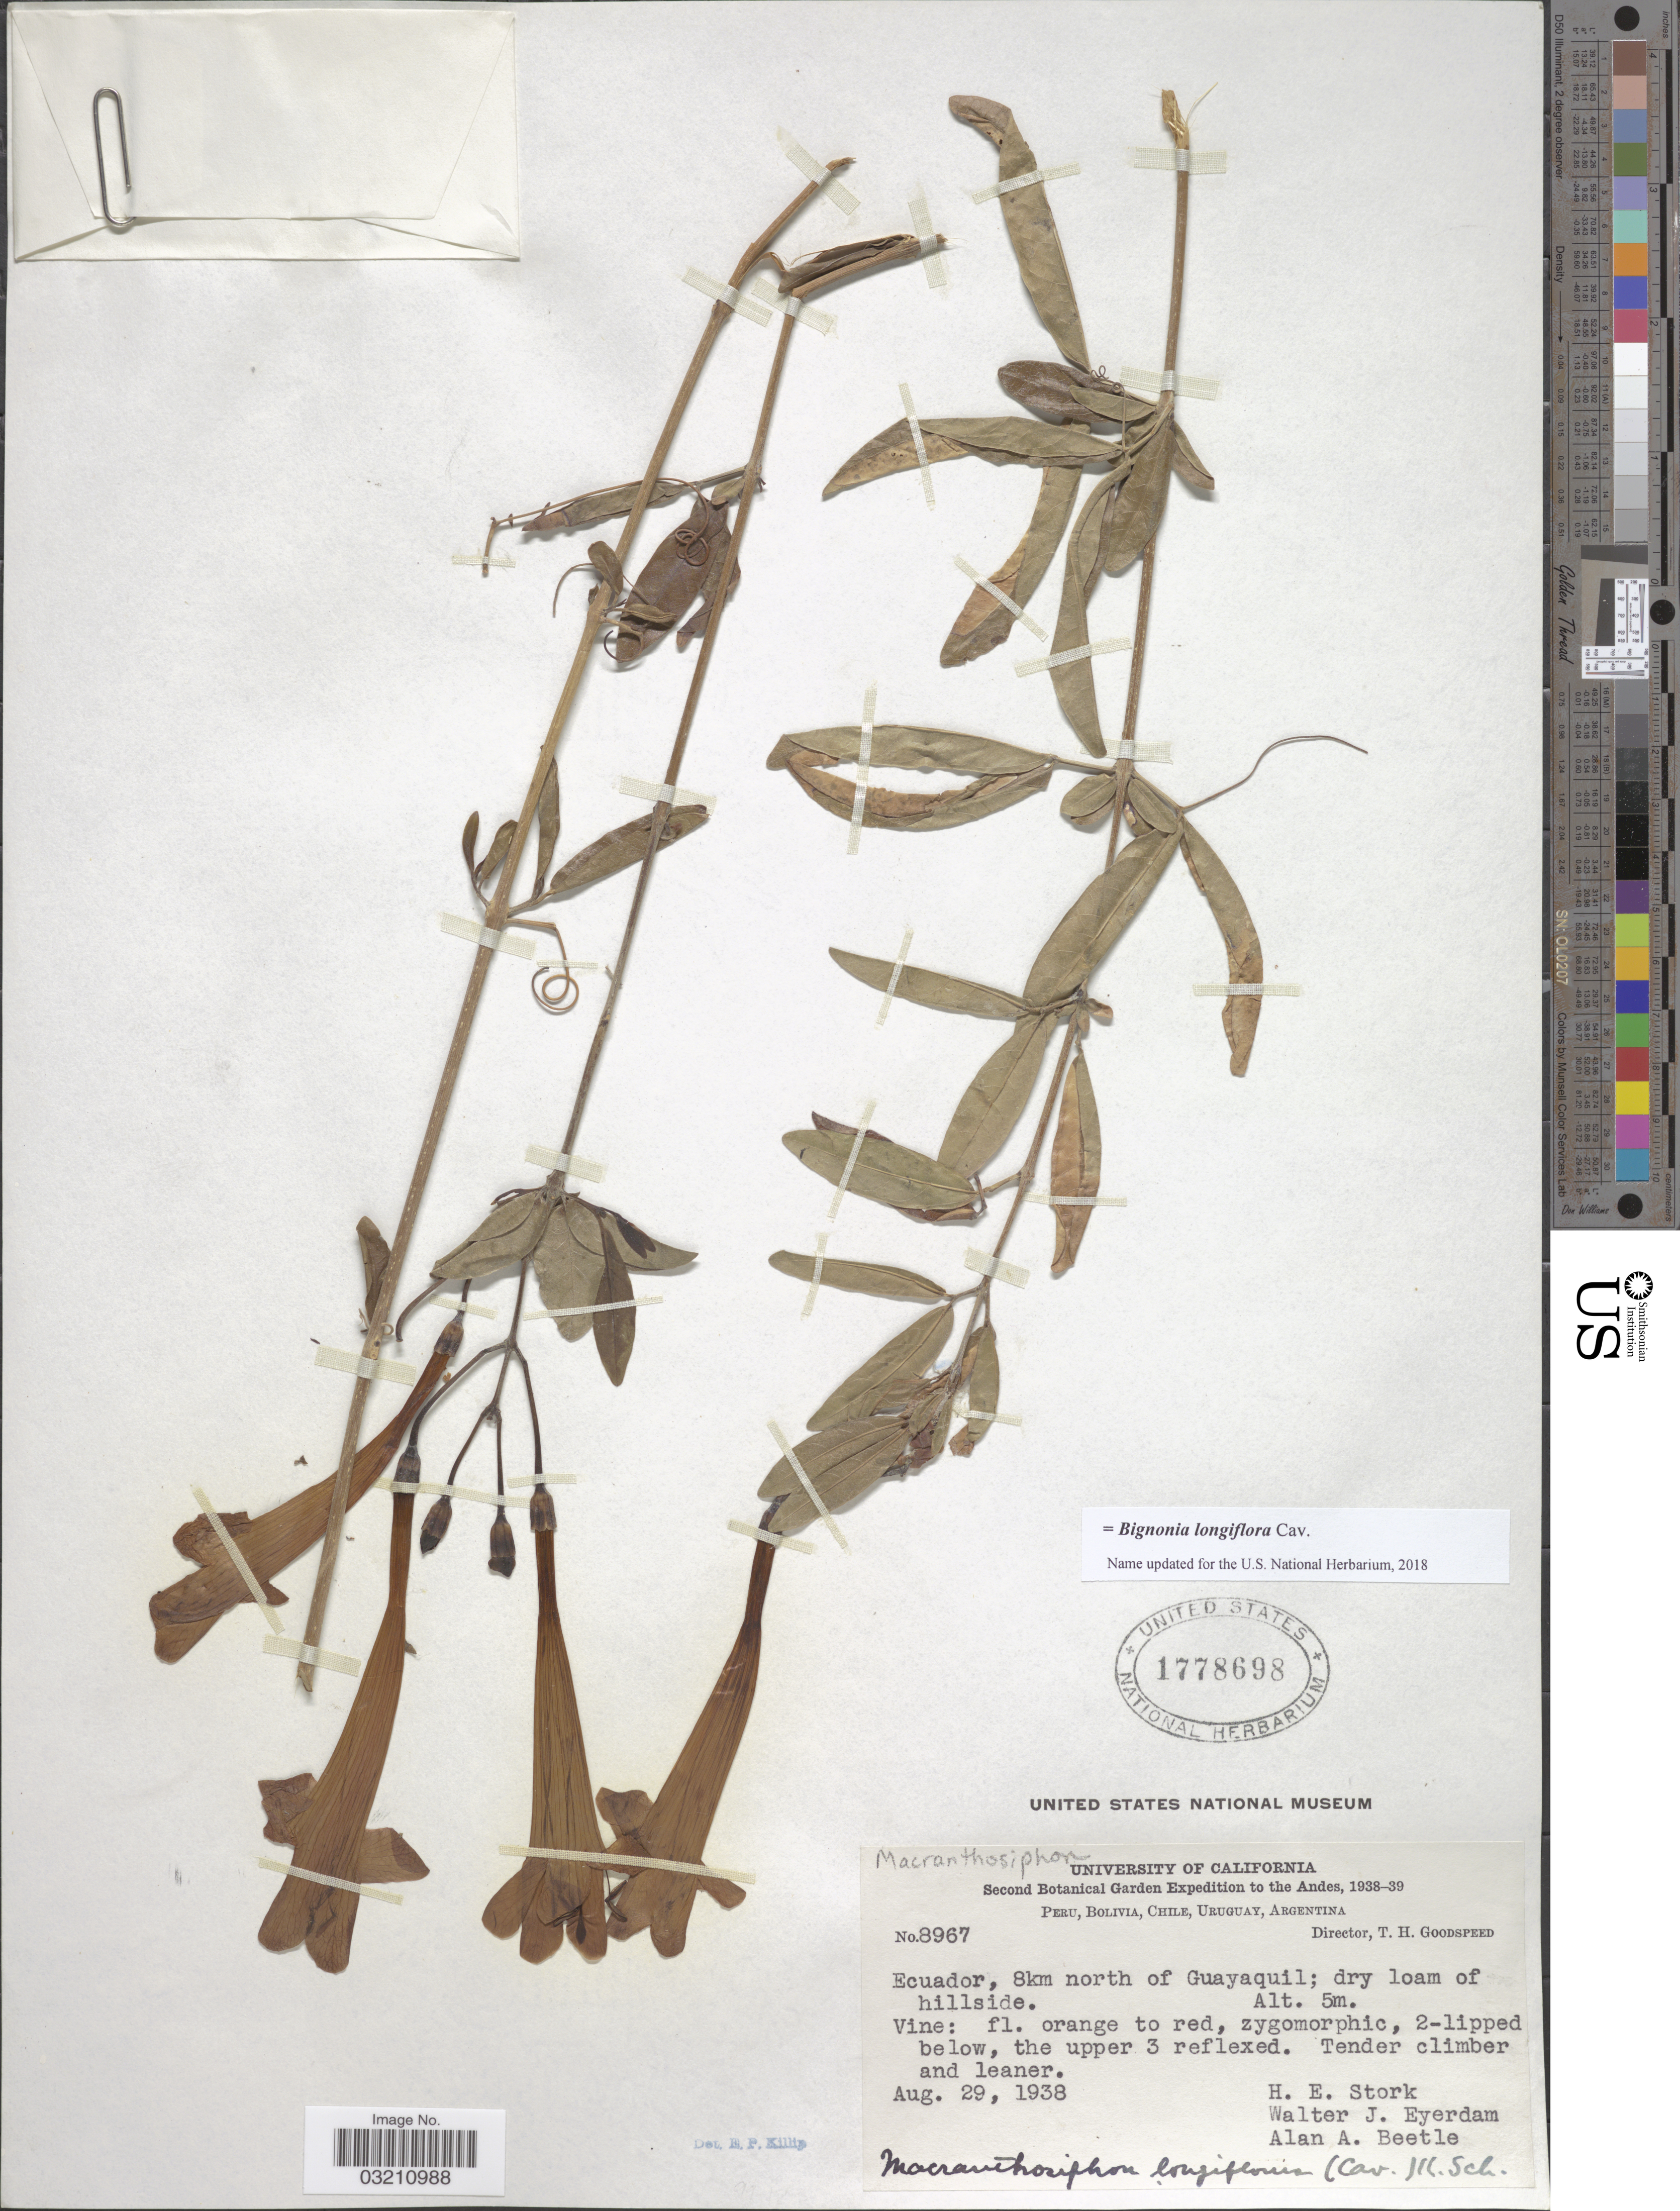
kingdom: Plantae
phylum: Tracheophyta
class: Magnoliopsida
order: Lamiales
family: Bignoniaceae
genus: Bignonia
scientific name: Bignonia longiflora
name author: Cav.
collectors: H. E. Stork, W. J. Eyerdam & A. A. Beetle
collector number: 8967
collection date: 1938-08-29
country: Ecuador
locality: The Andes. 8 km north of Guayaquil.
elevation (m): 5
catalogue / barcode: US 1778698